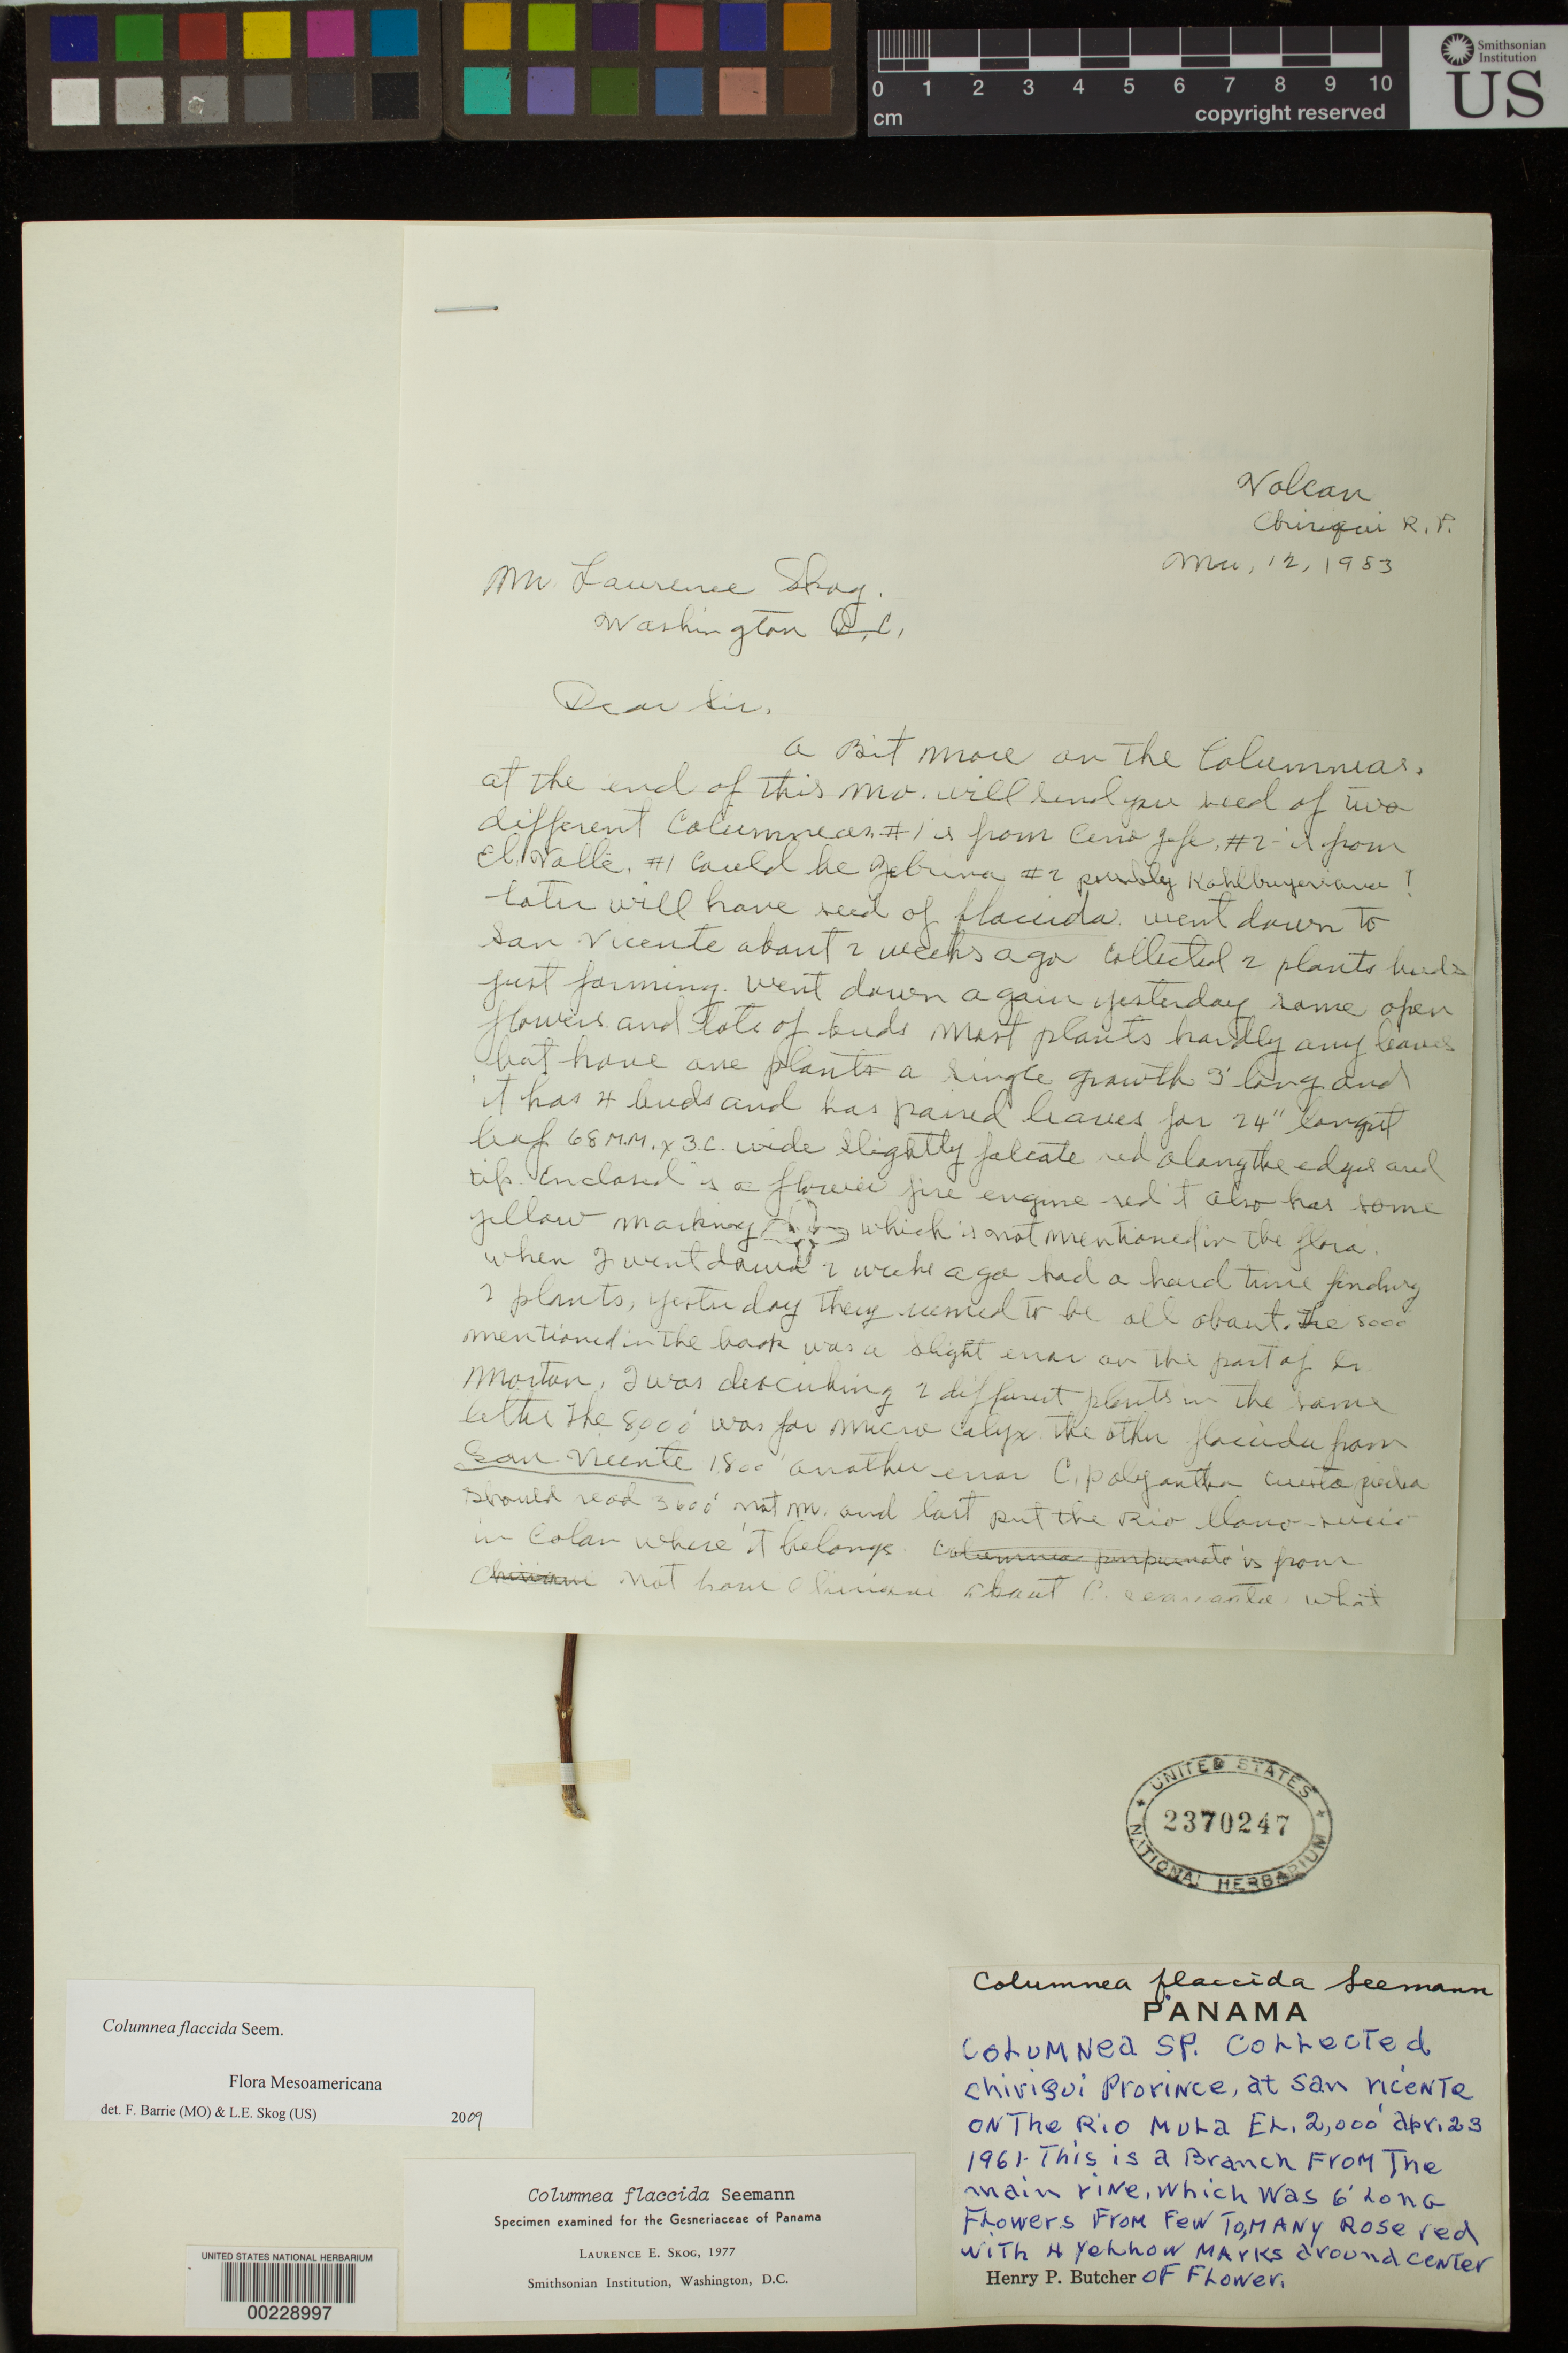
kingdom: Plantae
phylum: Tracheophyta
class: Magnoliopsida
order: Lamiales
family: Gesneriaceae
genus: Columnea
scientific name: Columnea flaccida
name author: Seem.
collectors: H. Butcher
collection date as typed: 23 Apr 1961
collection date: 1961-04-23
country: Panama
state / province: Chiriquí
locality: At San Vicente on the Rio Mula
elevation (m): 610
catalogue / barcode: US 2370247